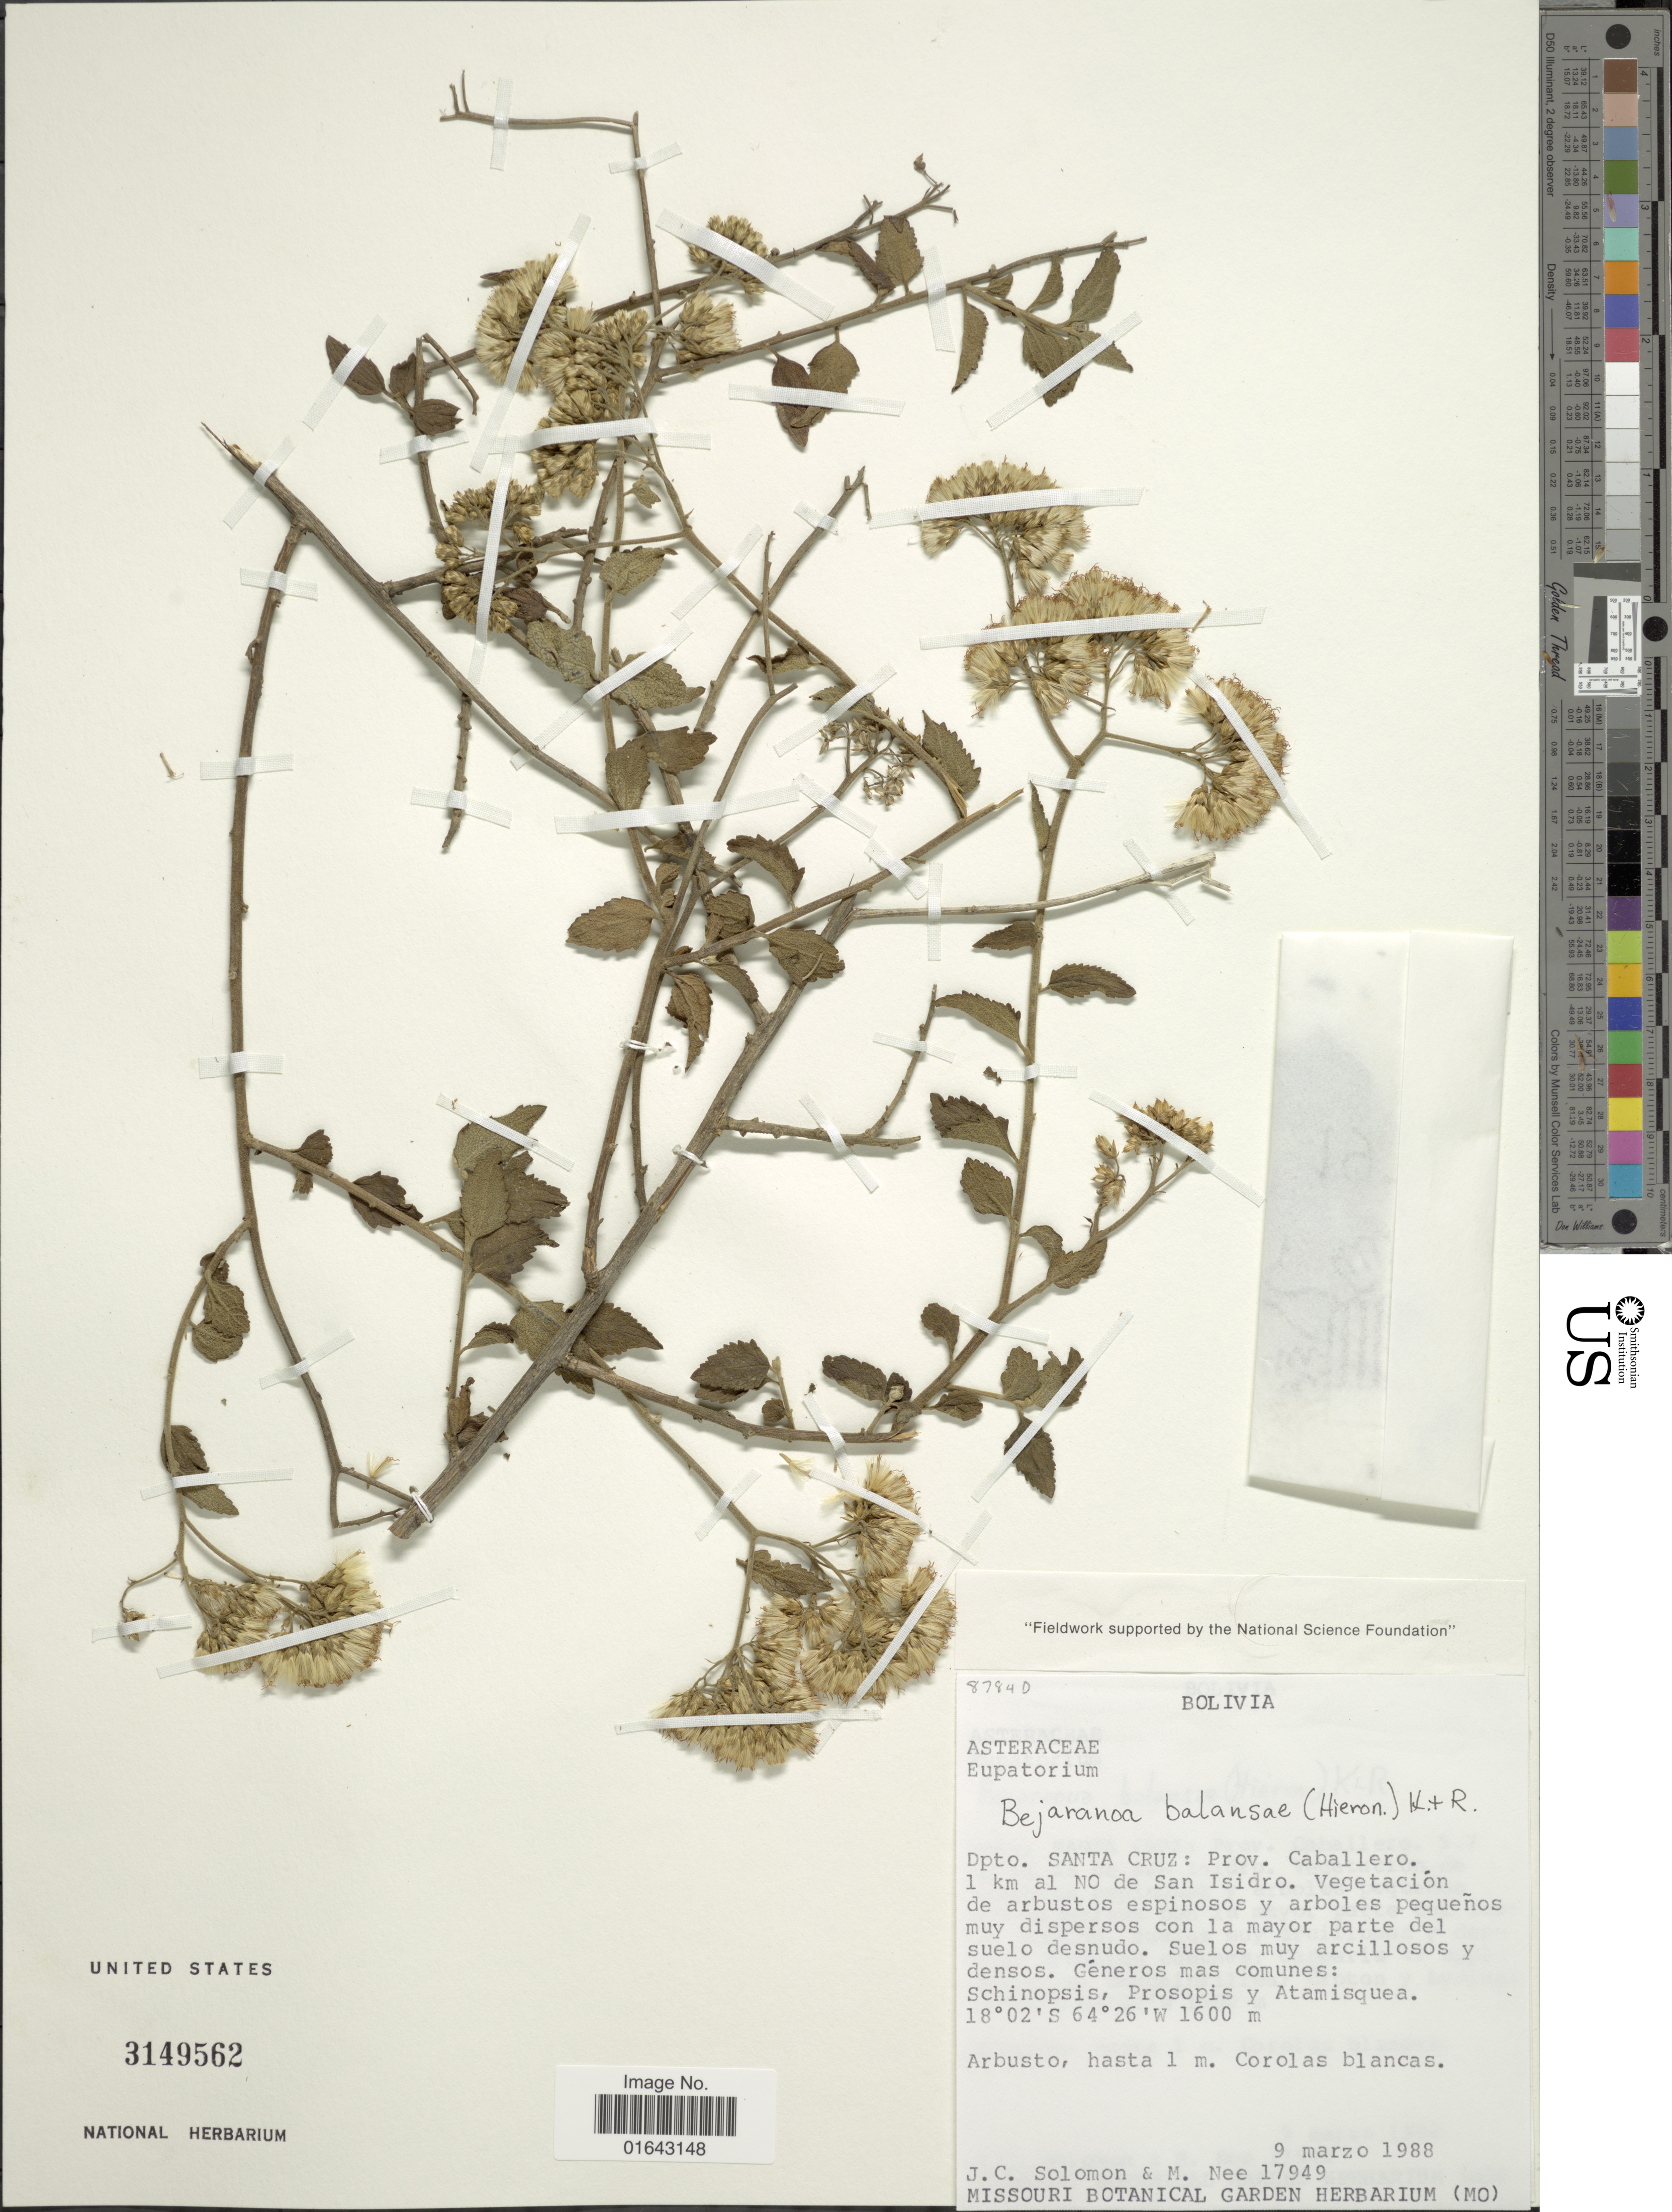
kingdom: Plantae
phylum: Tracheophyta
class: Magnoliopsida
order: Asterales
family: Asteraceae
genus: Bejaranoa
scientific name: Bejaranoa balansae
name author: (Hieron.) R.M. King & H. Rob.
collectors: J. C. Solomon & M. Nee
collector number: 17949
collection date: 1988-03-09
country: Bolivia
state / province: Santa Cruz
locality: Dpto. Santa Cruz: Prov. Caballero. 1 km al NO de San Isidro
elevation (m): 1600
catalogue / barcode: US 3149562